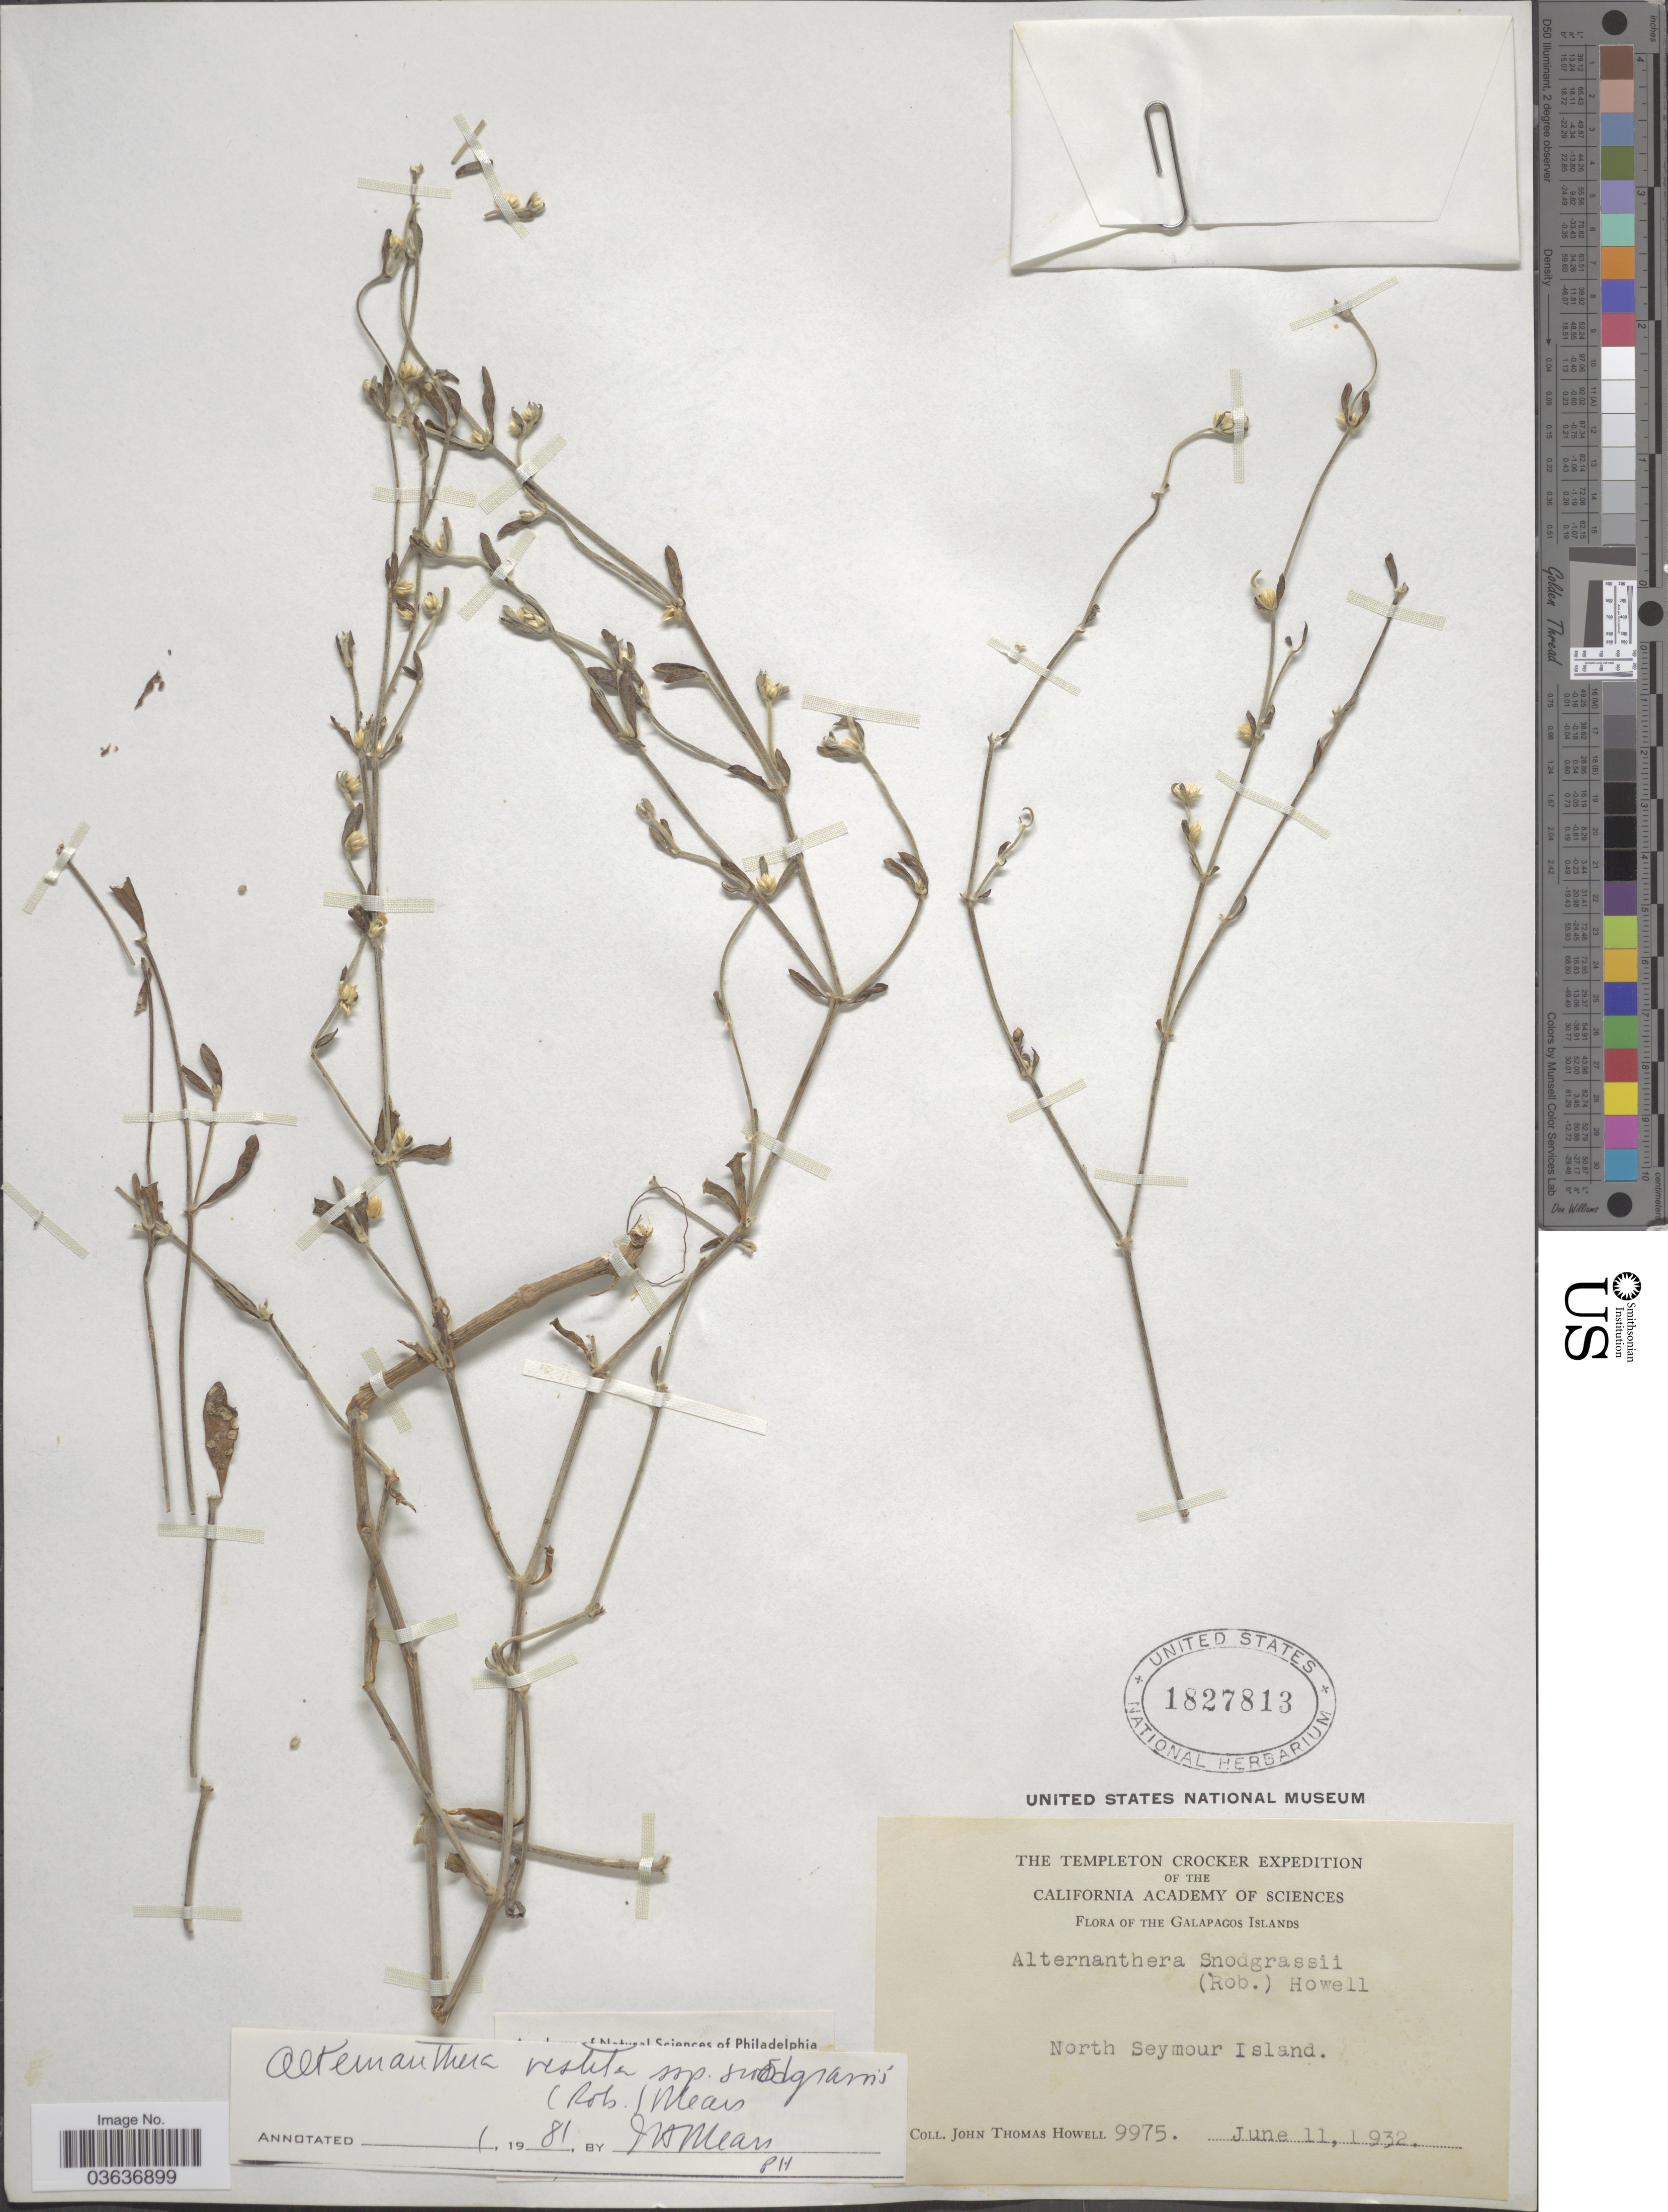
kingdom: Plantae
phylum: Tracheophyta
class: Magnoliopsida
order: Caryophyllales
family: Amaranthaceae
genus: Alternanthera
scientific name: Alternanthera vestita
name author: (Andersson) J.T. Howell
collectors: J. T. Howell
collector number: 9975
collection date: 1932-06-11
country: Ecuador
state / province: Colón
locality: The Galapagos Islands. North Seymour Island.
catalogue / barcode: US 1827813